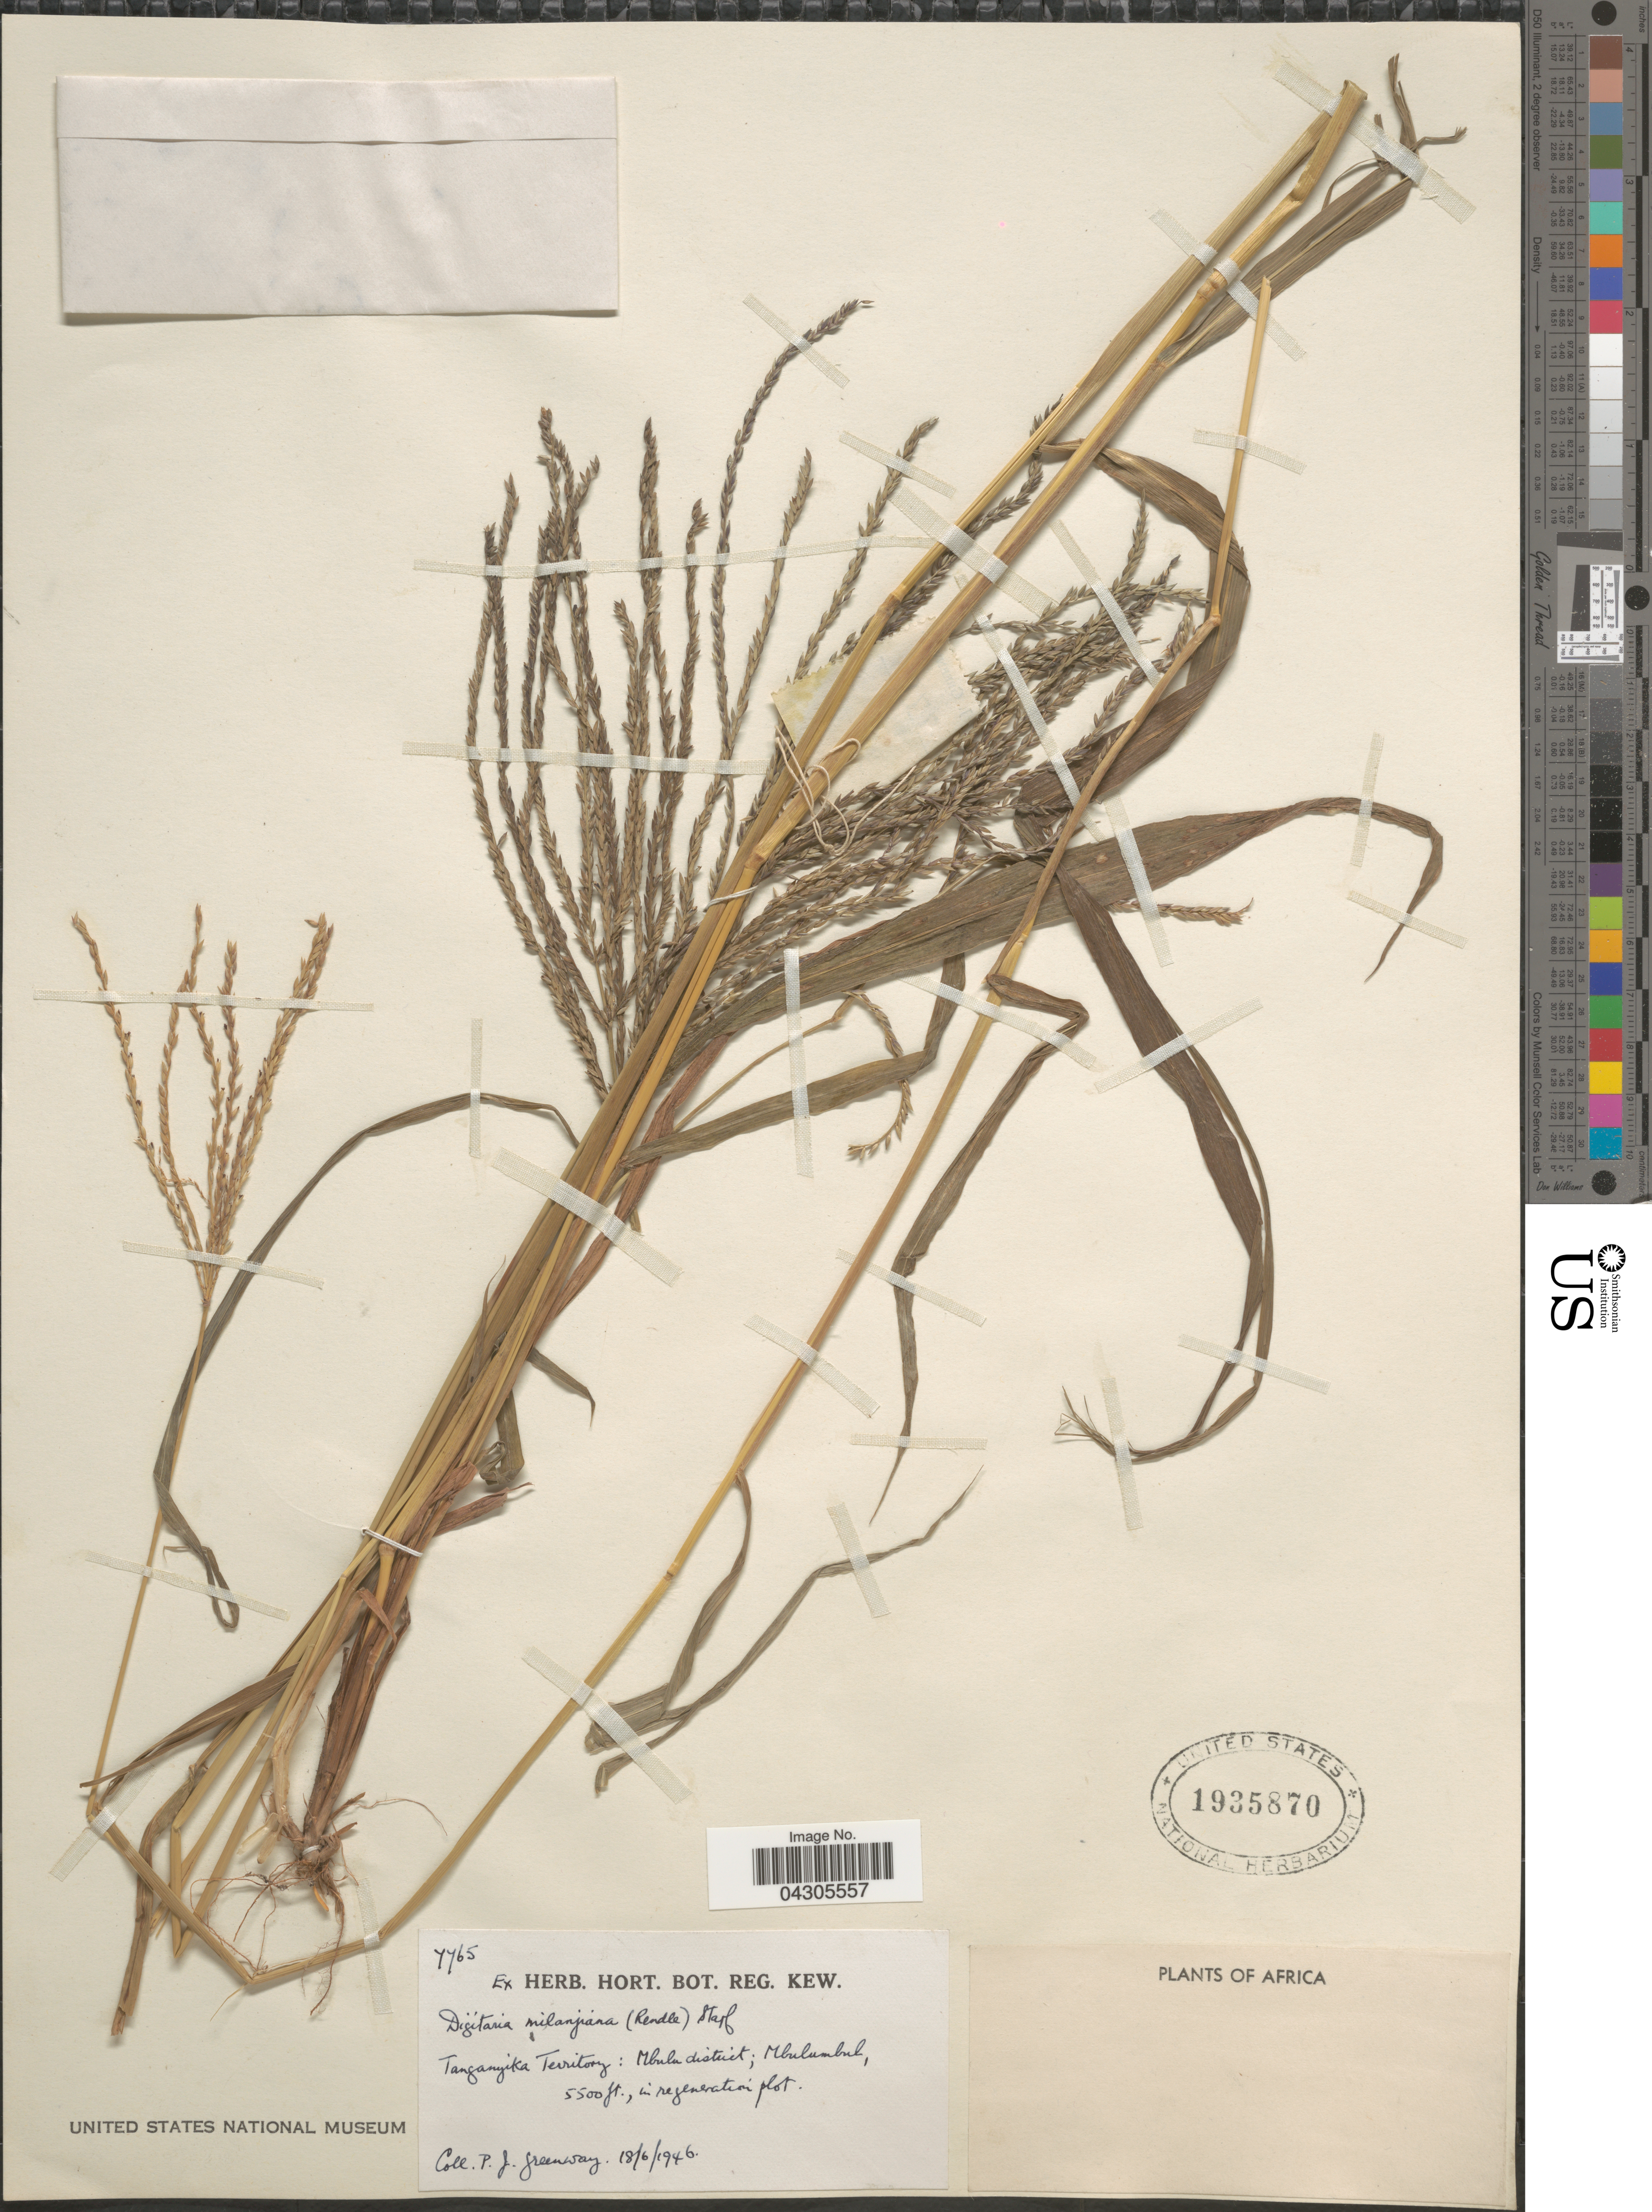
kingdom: Plantae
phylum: Tracheophyta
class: Liliopsida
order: Poales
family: Poaceae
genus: Digitaria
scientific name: Digitaria milanjiana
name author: (Rendle) Stapf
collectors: P. J. Greenway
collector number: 7765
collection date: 1946-06-18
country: Tanzania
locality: Tangayika territory: Mbulu district; Mbulumbul.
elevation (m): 1676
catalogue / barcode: US 1935870